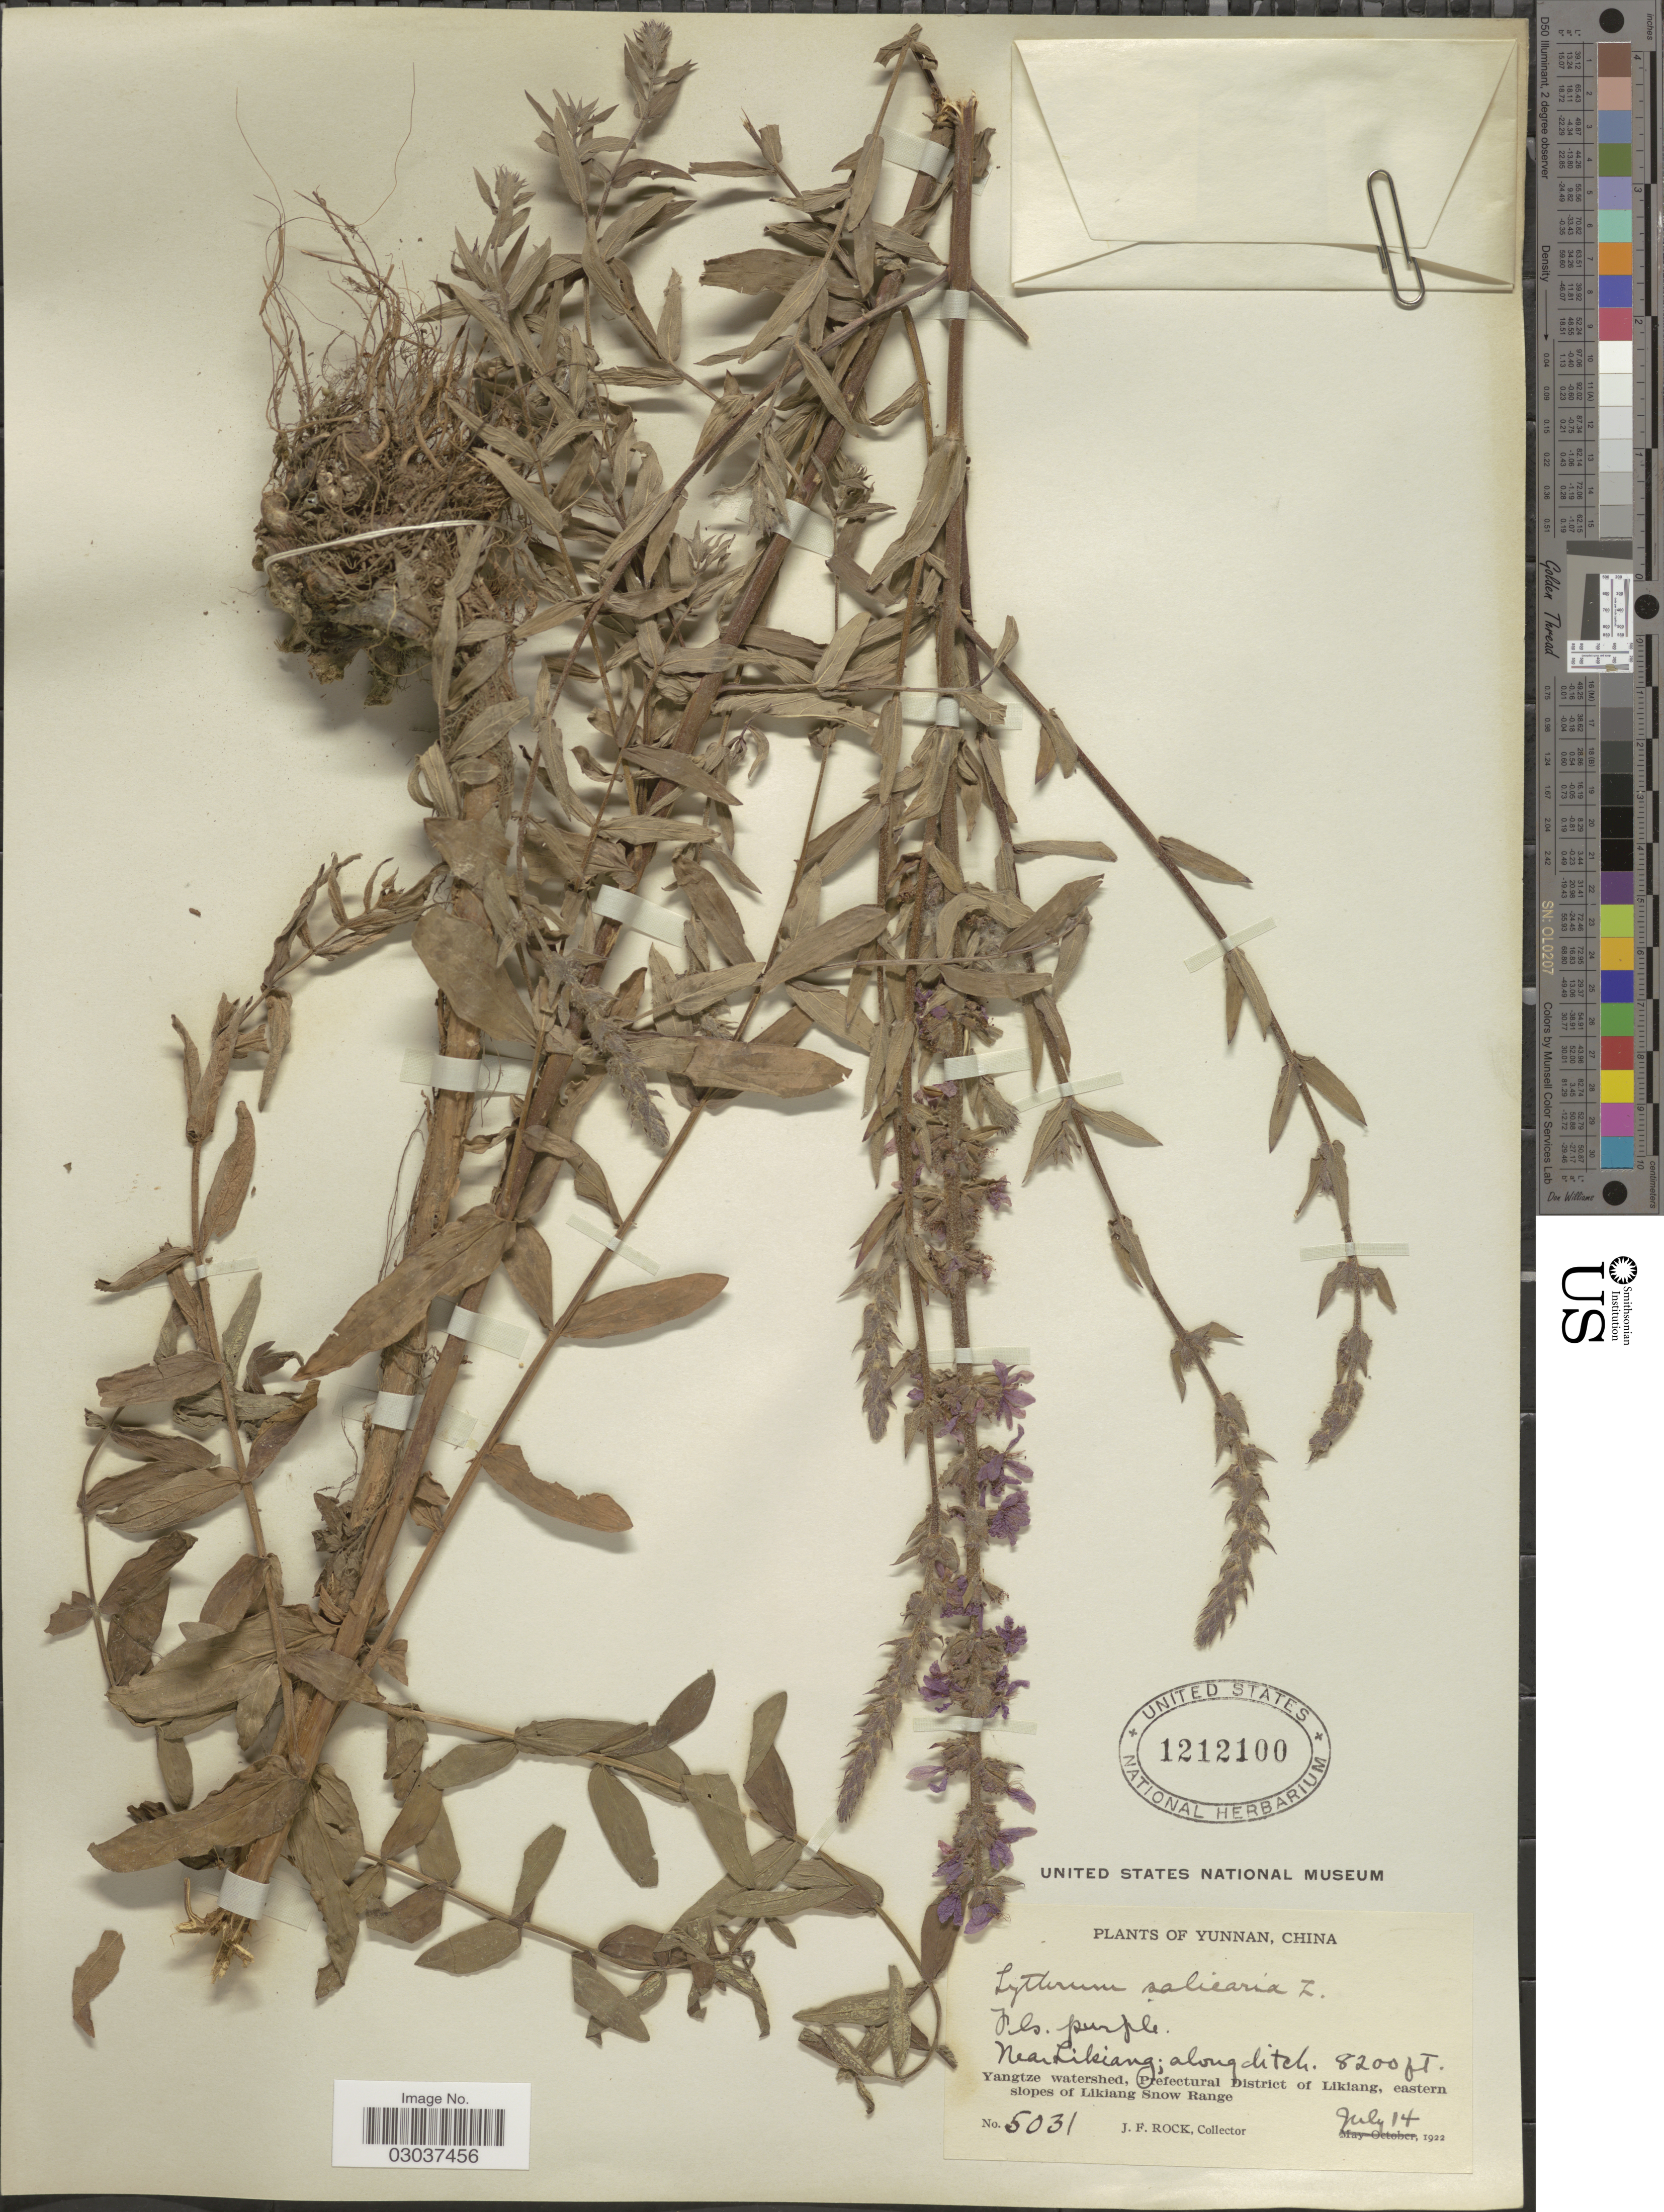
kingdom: Plantae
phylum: Tracheophyta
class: Magnoliopsida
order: Myrtales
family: Lythraceae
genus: Lythrum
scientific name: Lythrum salicaria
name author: L.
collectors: J. Rock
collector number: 5031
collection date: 1922-07-14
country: China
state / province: Yunnan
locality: Near Likiang; along ditch. Yangtze watershed, Prefectural District of Likiang, eastern slopes of Likiang Snow Range.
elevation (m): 2499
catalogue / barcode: US 1212100